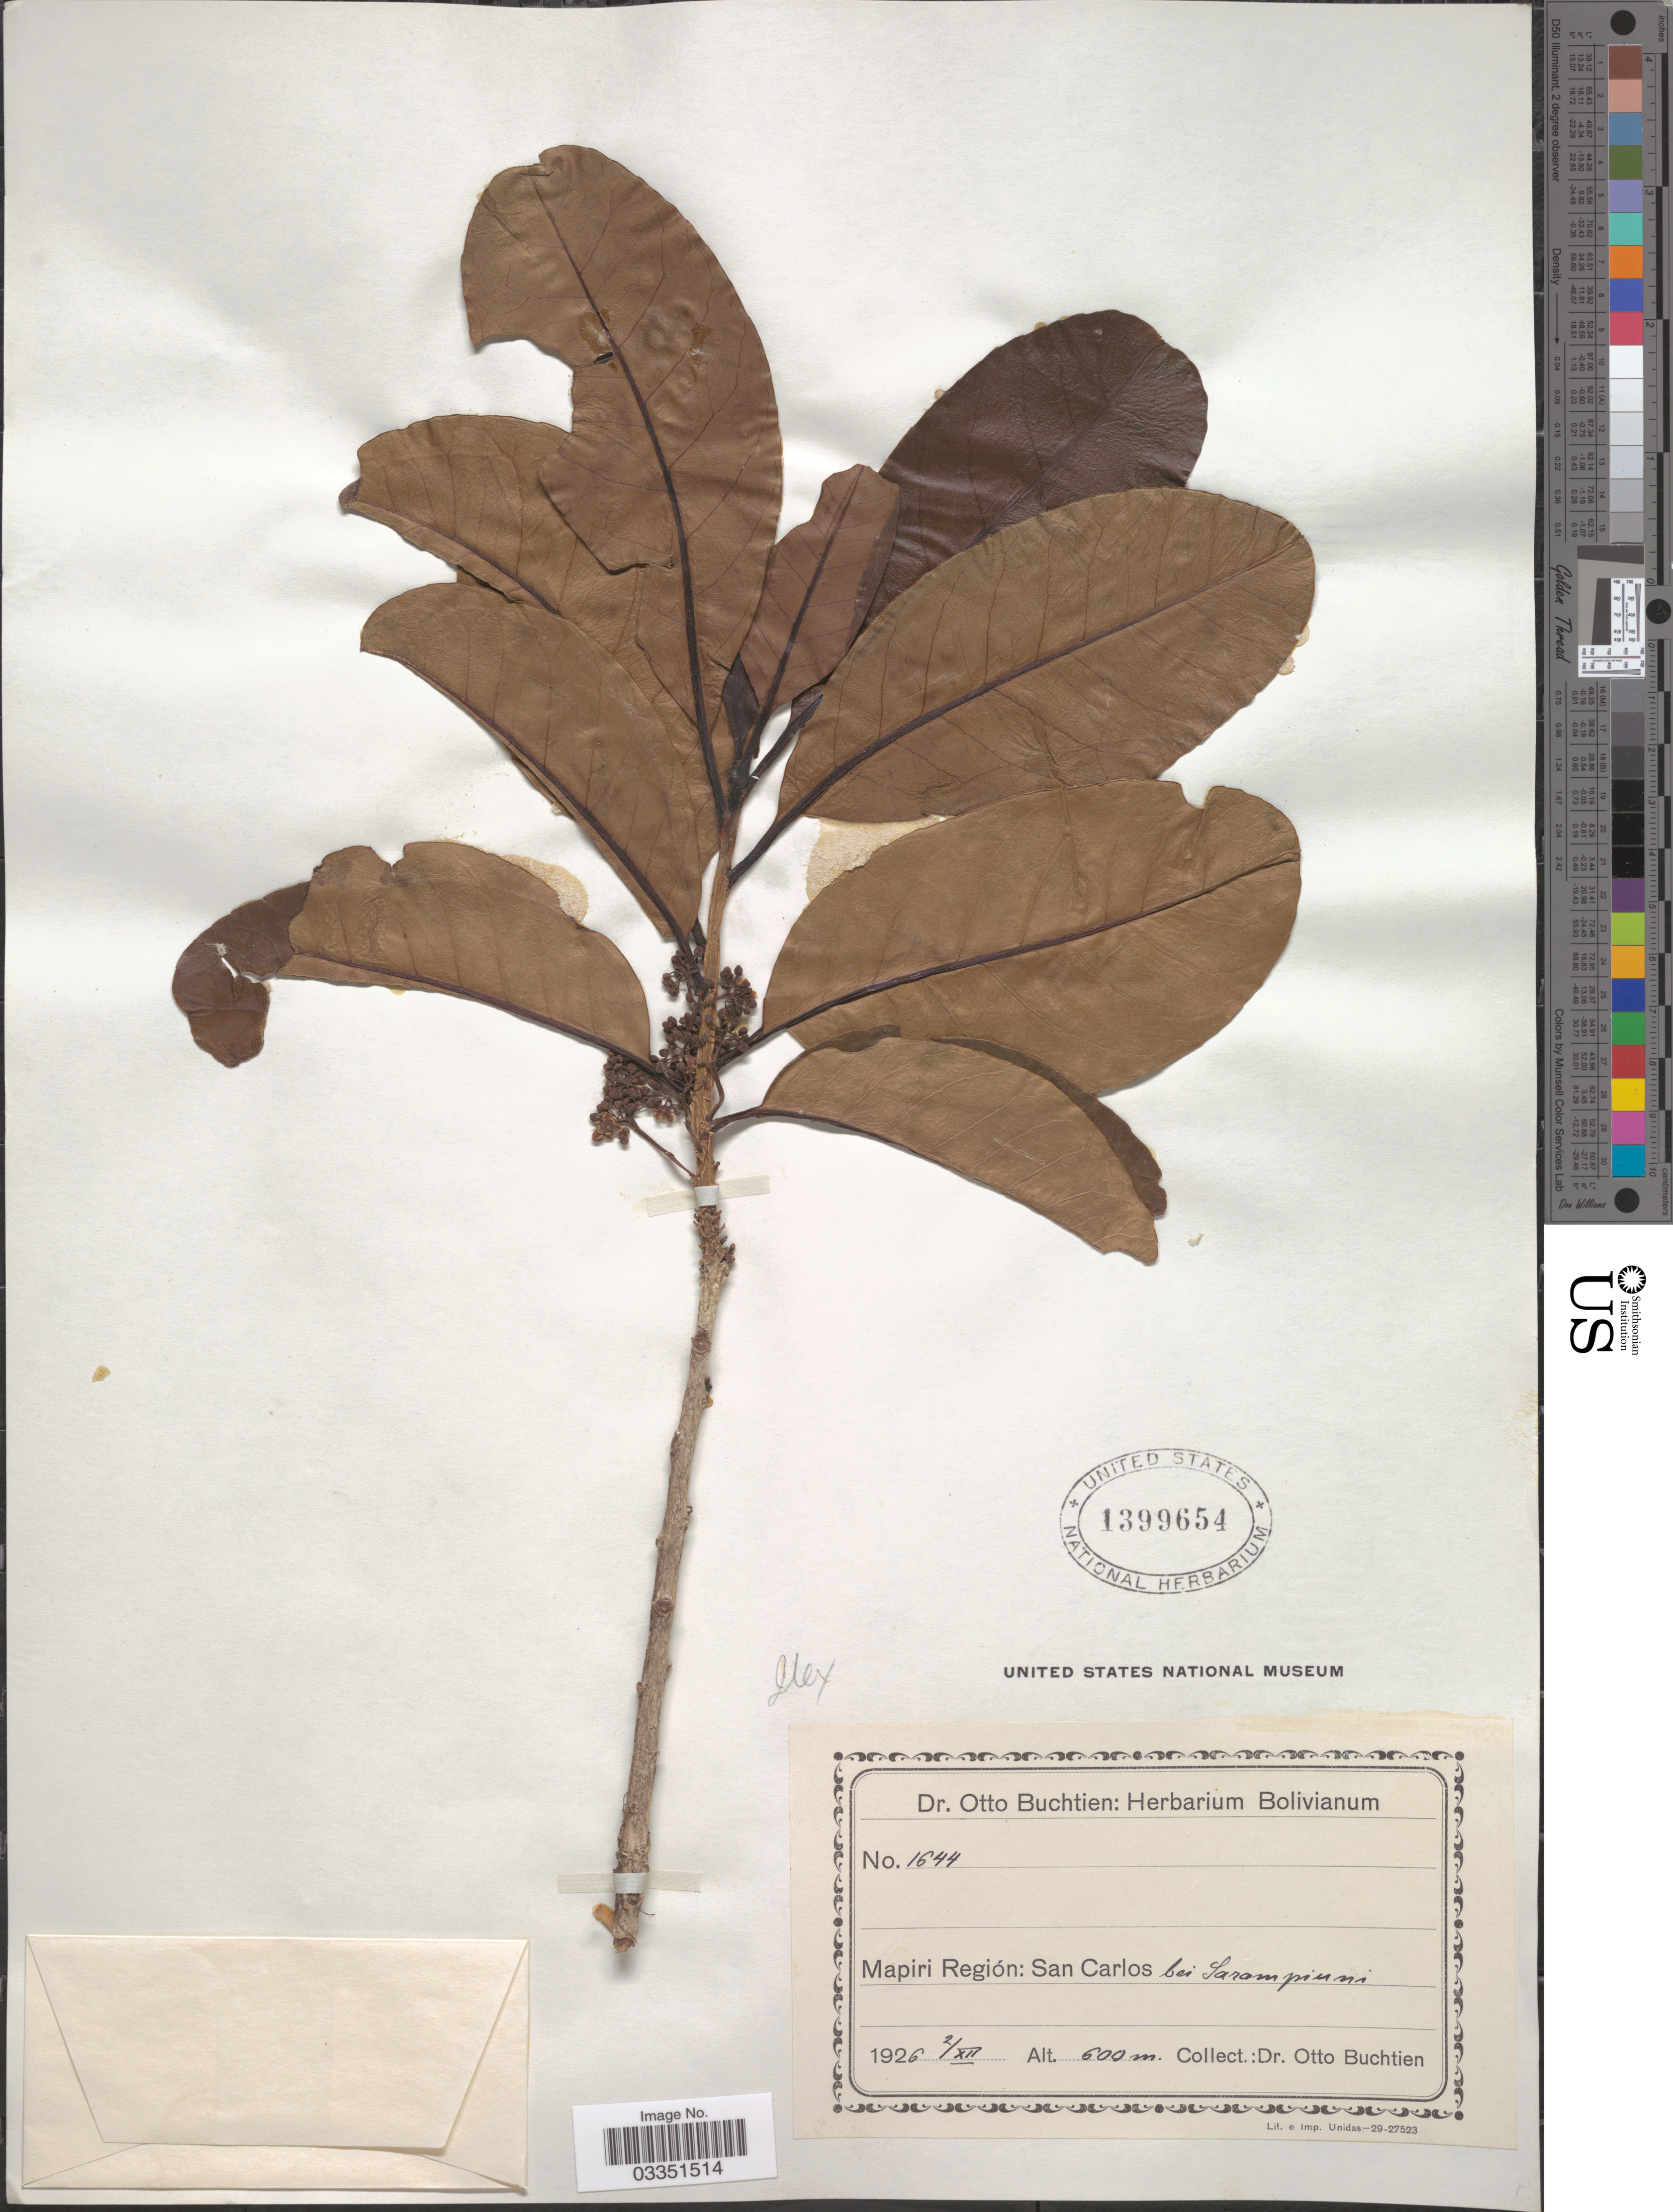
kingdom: Plantae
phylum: Tracheophyta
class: Magnoliopsida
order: Aquifoliales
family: Aquifoliaceae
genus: Ilex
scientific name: Ilex sp.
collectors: O. Buchtien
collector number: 1644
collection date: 1926-12-02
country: Bolivia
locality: Mapiri Región: San Carlos bei Sarampiuni.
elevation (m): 600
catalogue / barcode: US 1399654